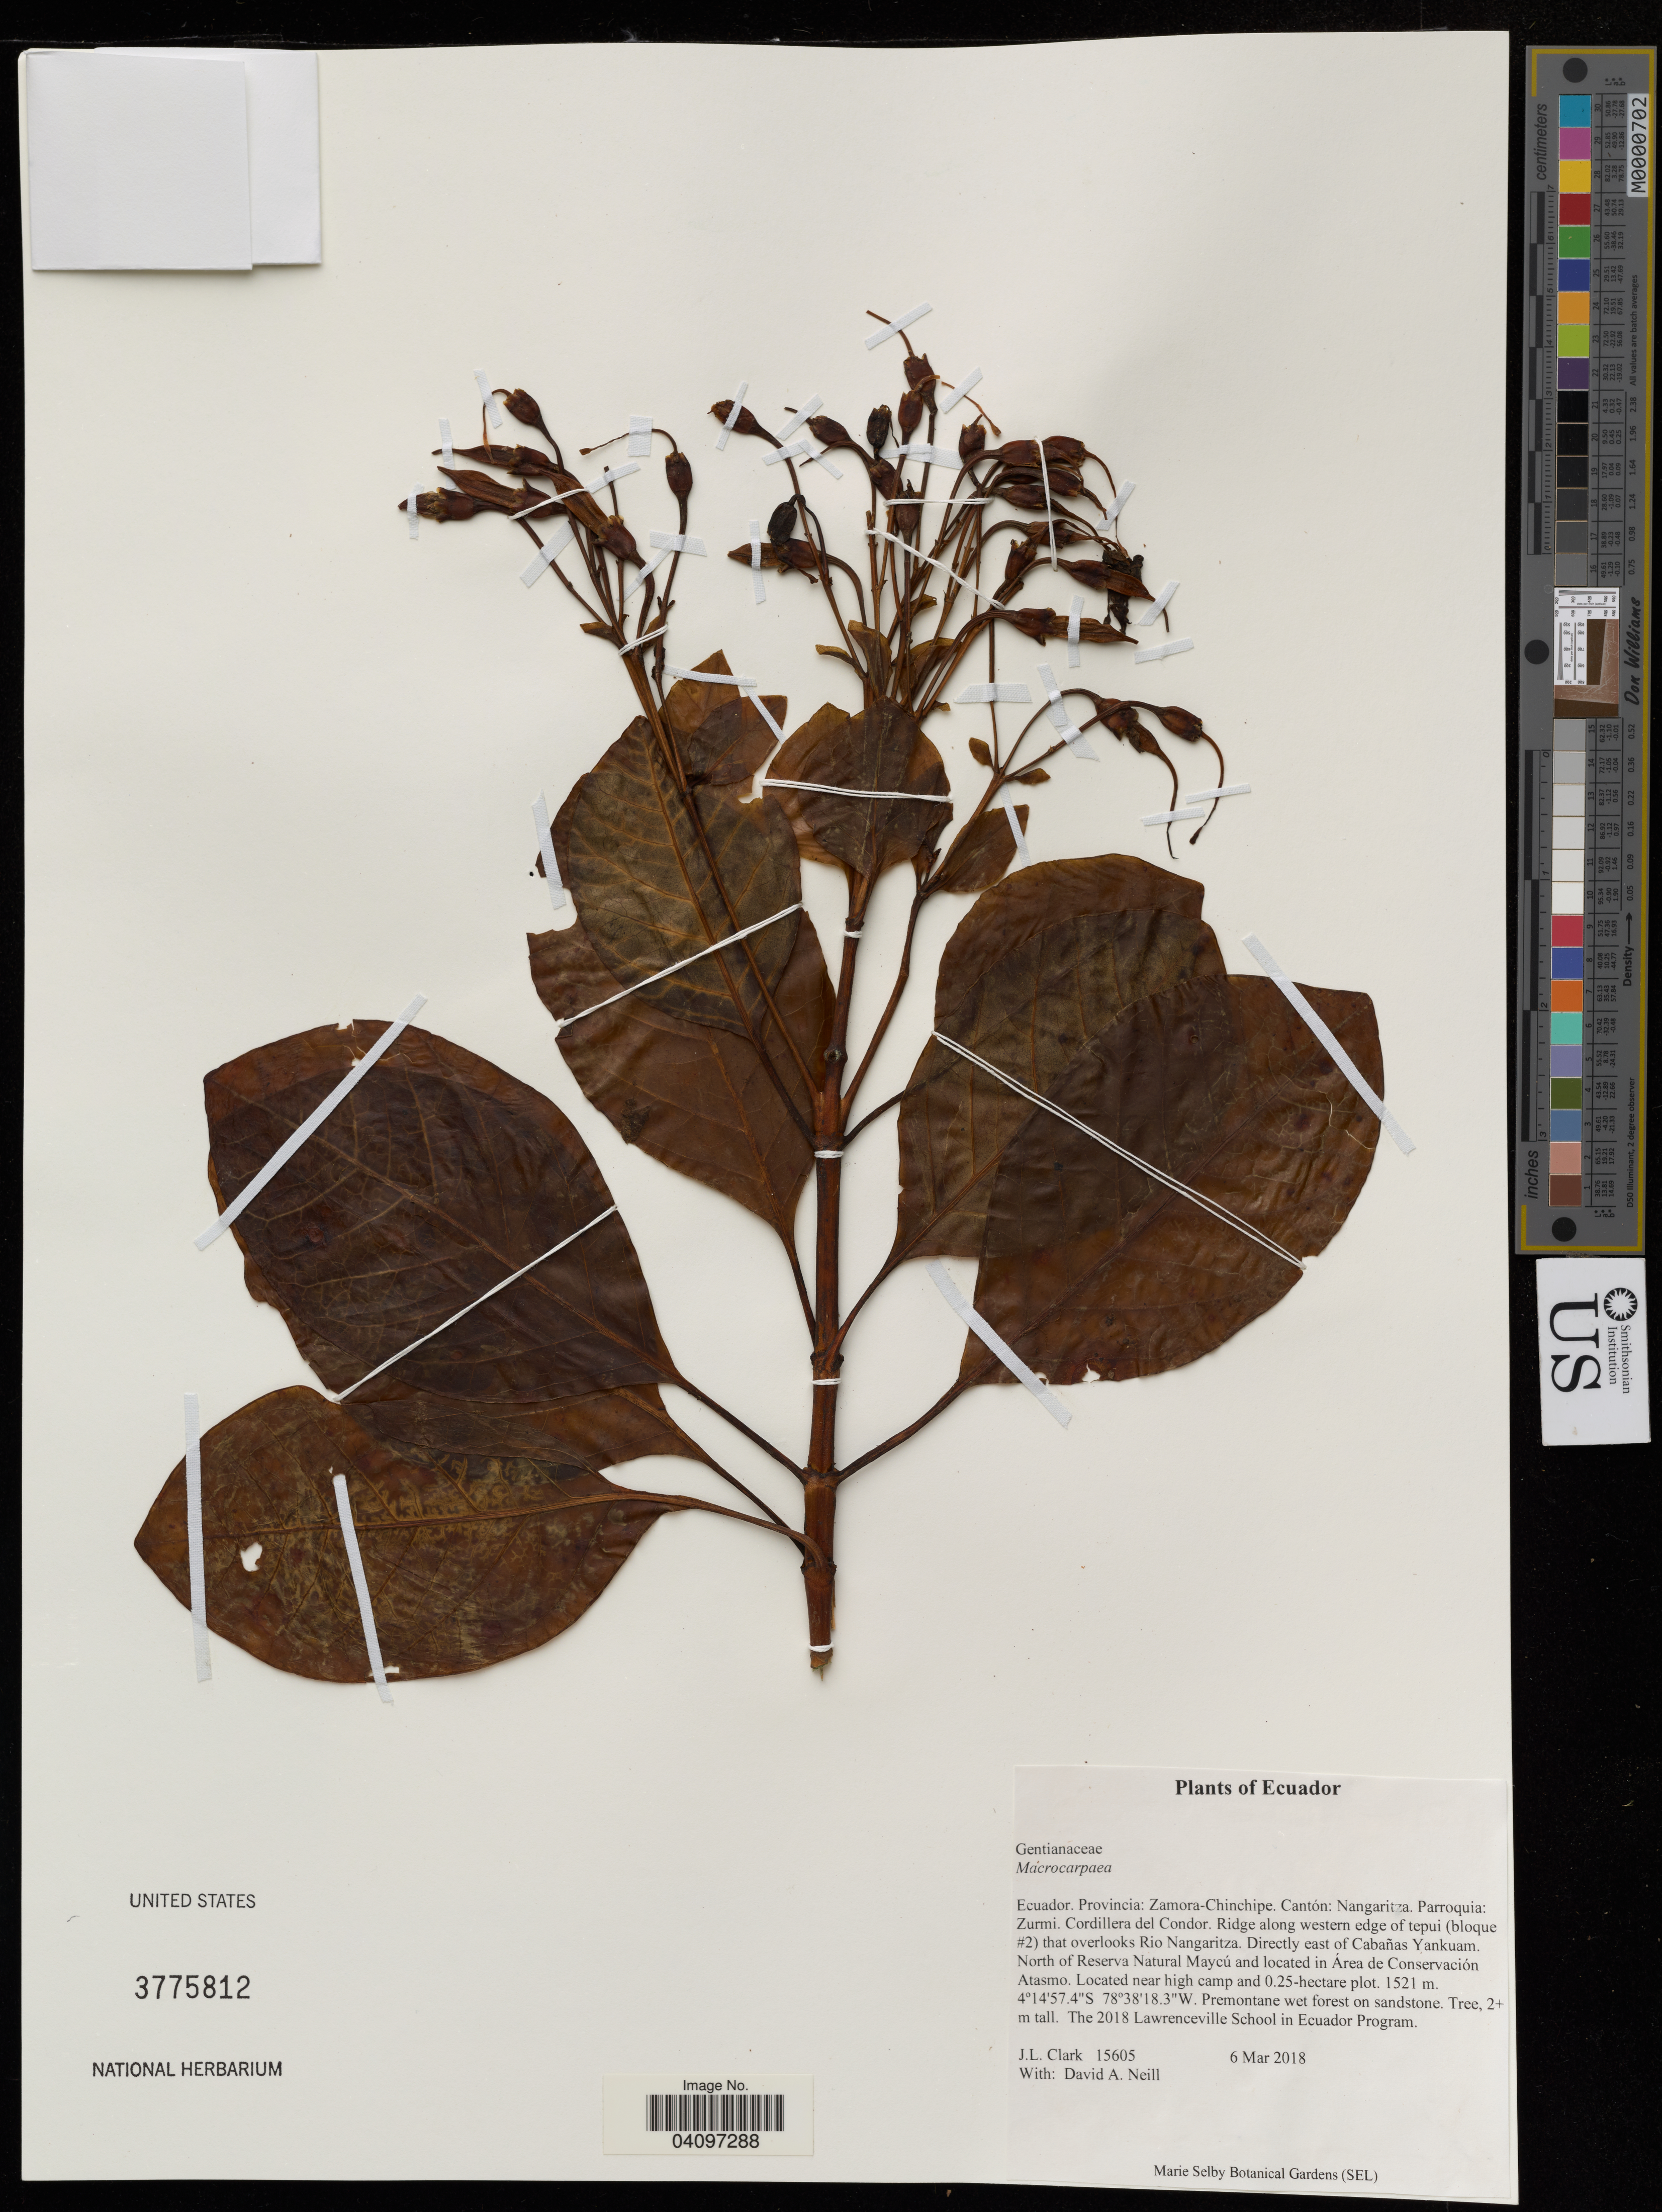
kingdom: Plantae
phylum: Tracheophyta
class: Magnoliopsida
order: Gentianales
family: Gentianaceae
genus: Macrocarpaea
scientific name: Macrocarpaea sp.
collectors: J. Clark & D. A. Neill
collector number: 15605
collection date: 2018-03-06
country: Ecuador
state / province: Zamora-Chinchipe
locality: Cantón: Nangaritza. Parroquia: Zurmi. Cordillera del Condor. Ridge along western edge of tepui (bloque #2) that overlooks Rio Nangaritza. Directly east of Cabañas Yankuam. North of Reserva Natural Maycú and located in Área de Conservación Atasmo. Located near high camp and 0.25-hectare plot.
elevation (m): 1521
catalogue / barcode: US 3775812